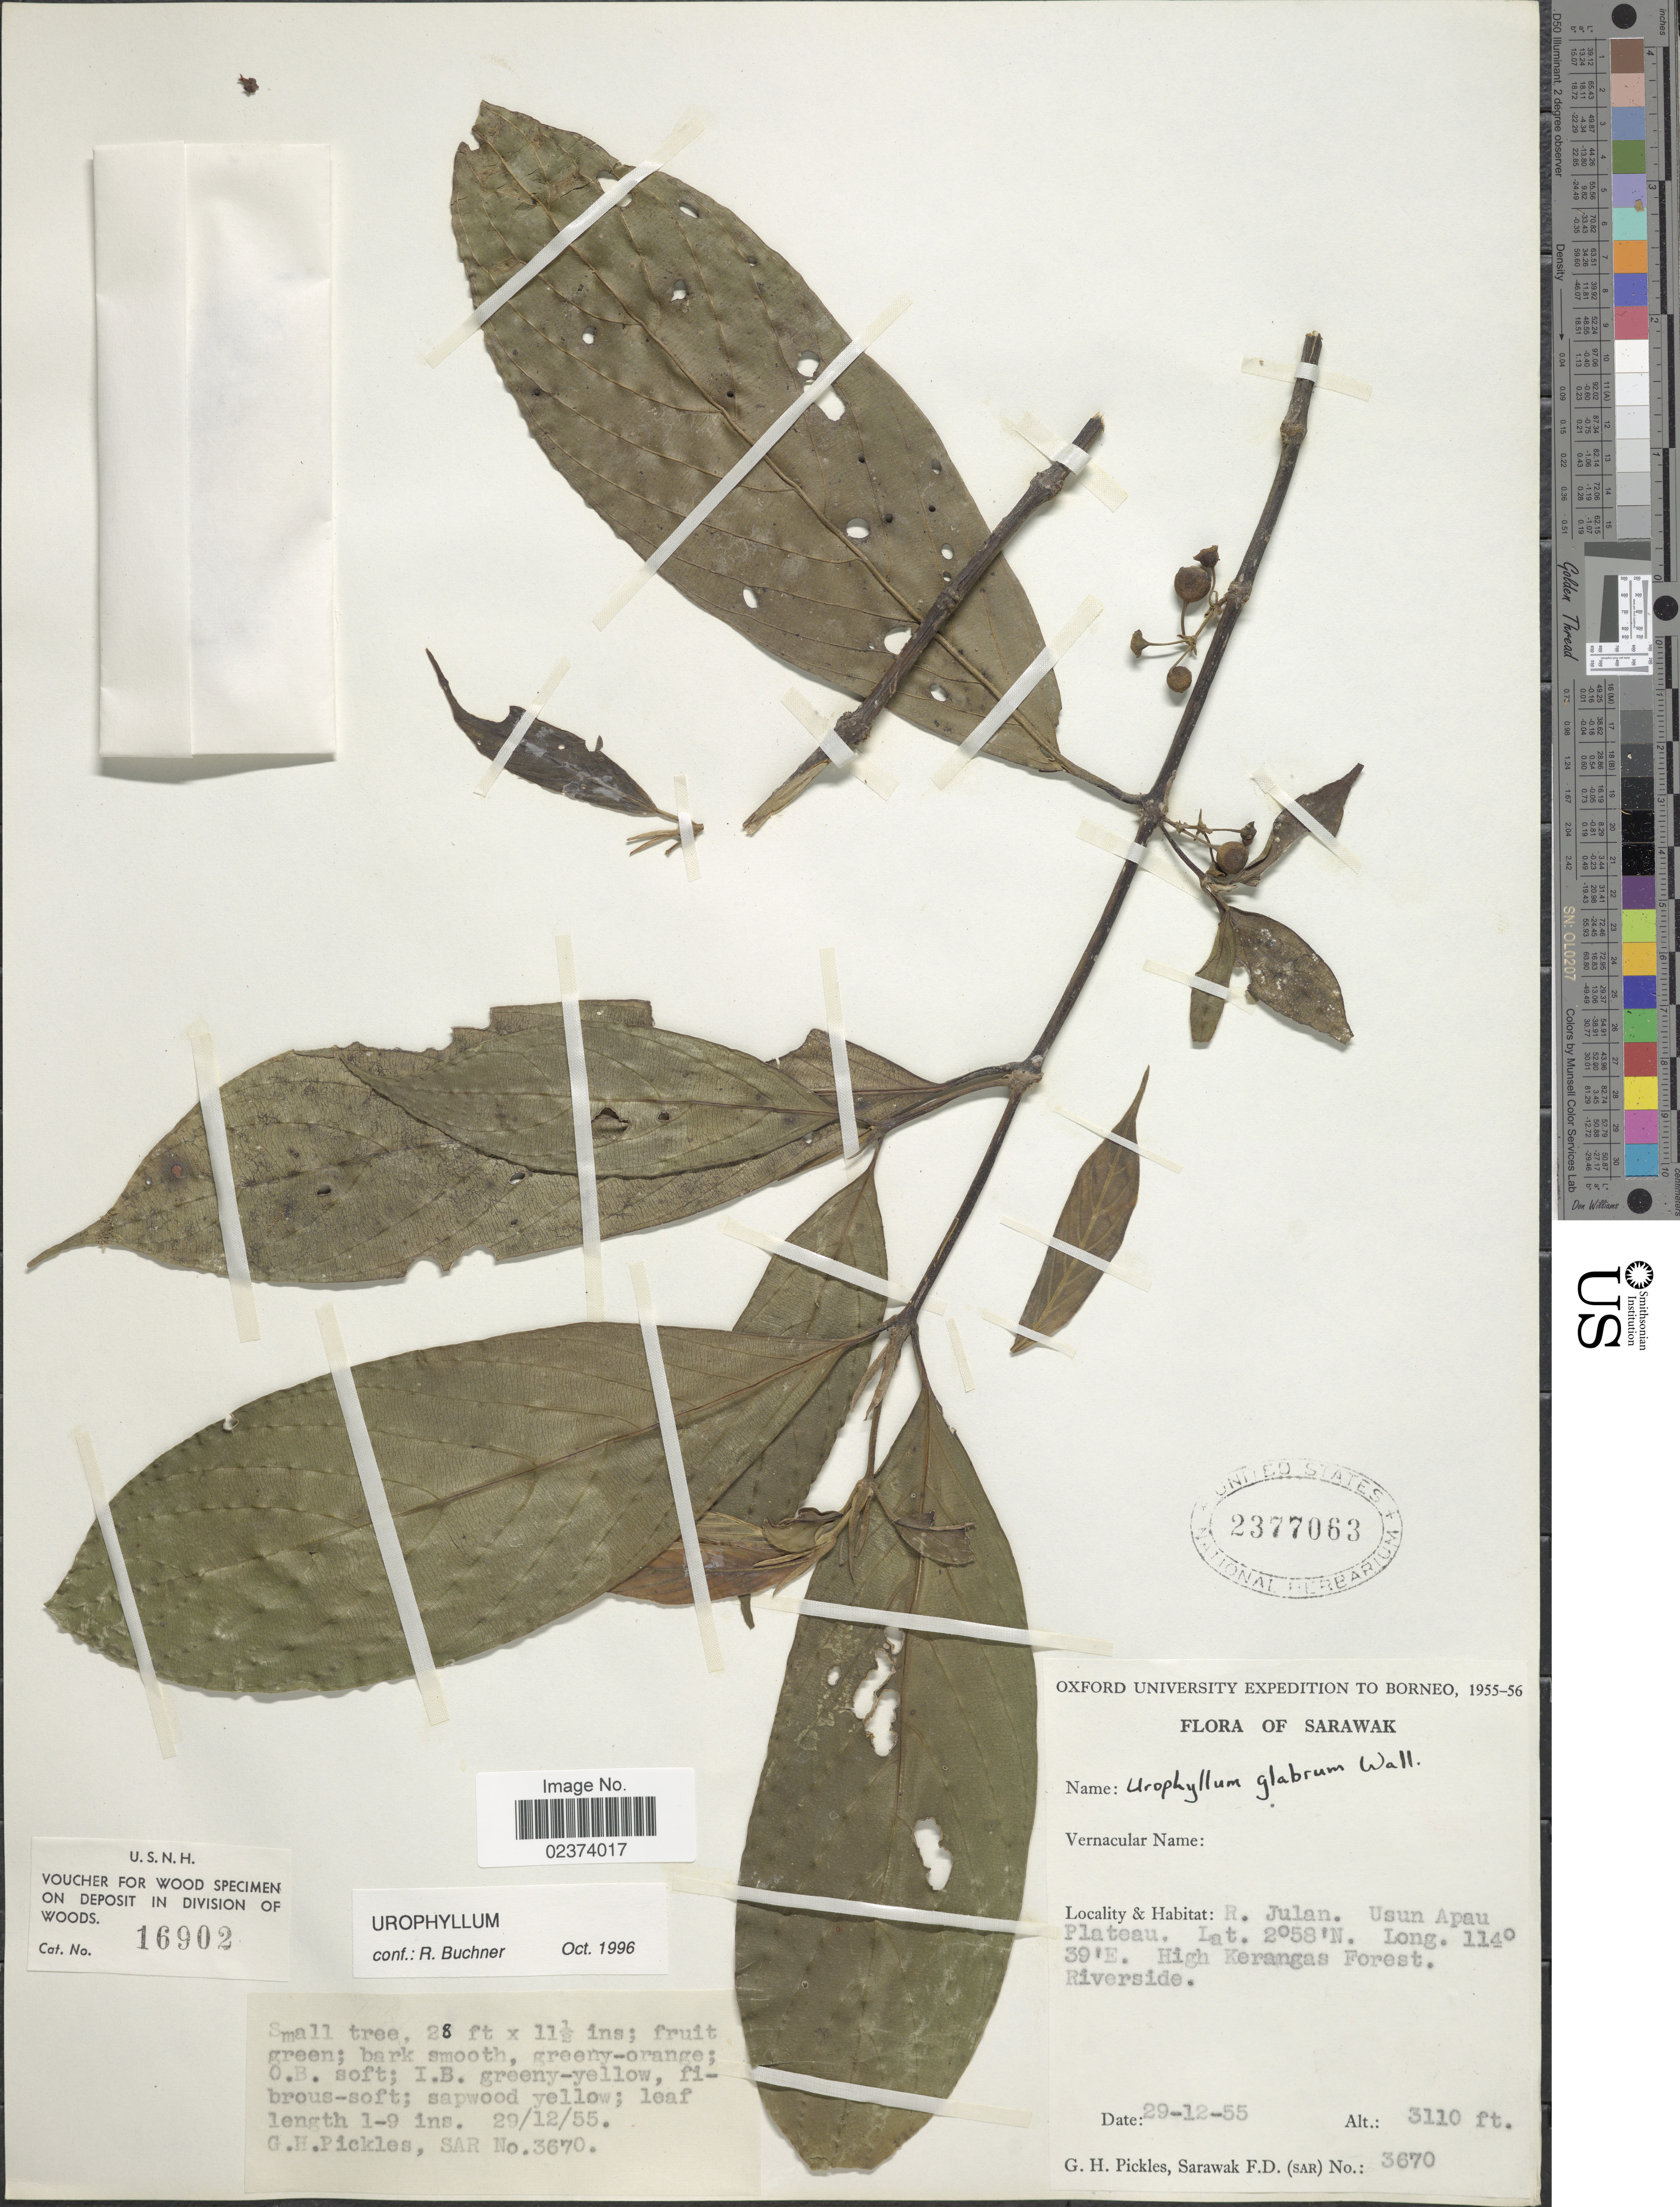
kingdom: Plantae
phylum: Tracheophyta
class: Magnoliopsida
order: Gentianales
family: Rubiaceae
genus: Urophyllum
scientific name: Urophyllum glabrum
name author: Wall.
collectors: G. Pickles & F. Sarawak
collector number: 3670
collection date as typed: Transcribed d/m/y: 29/12/55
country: Malaysia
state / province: Sarawak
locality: R. Julan. Usun Apau Plateau. High Kerangas Forest. Riverside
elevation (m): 948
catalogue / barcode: US 2377063